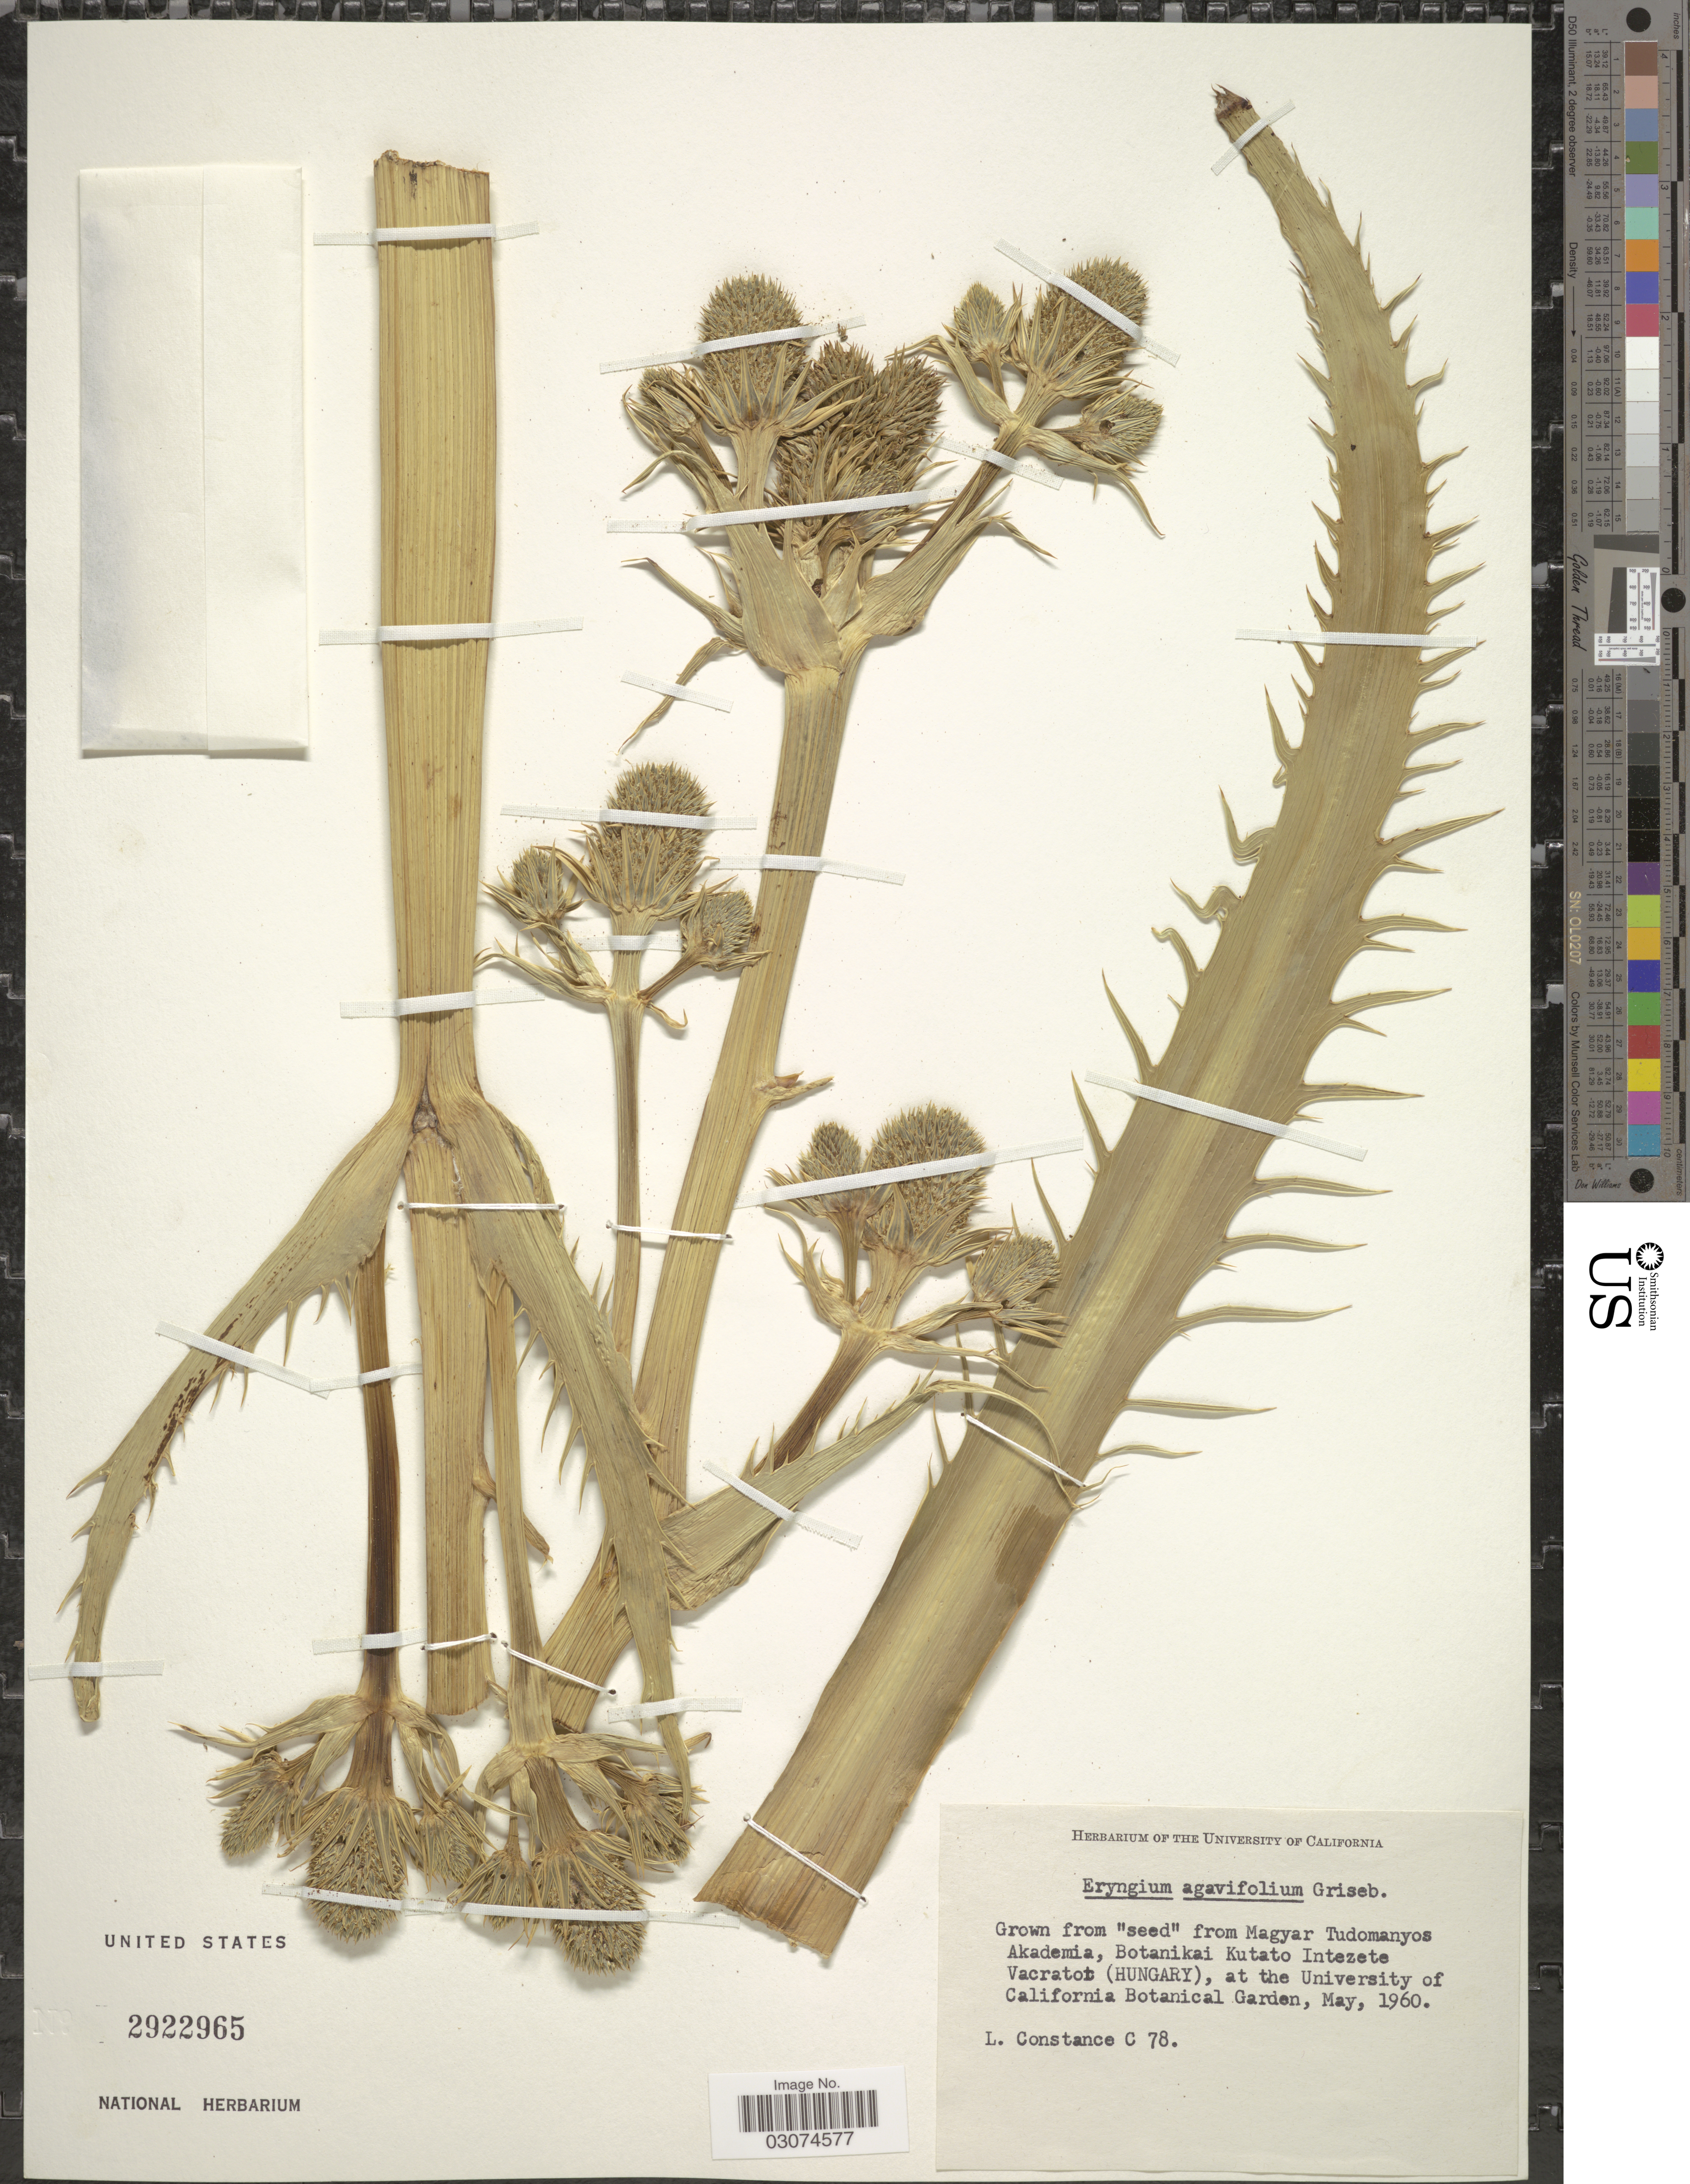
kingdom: Plantae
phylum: Tracheophyta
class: Magnoliopsida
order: Apiales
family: Apiaceae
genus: Eryngium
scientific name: Eryngium agavifolium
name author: Griseb.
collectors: L. Constance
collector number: C 78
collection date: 1960-05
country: United States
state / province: California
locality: University of California Botanical Garden.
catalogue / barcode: US 2922965